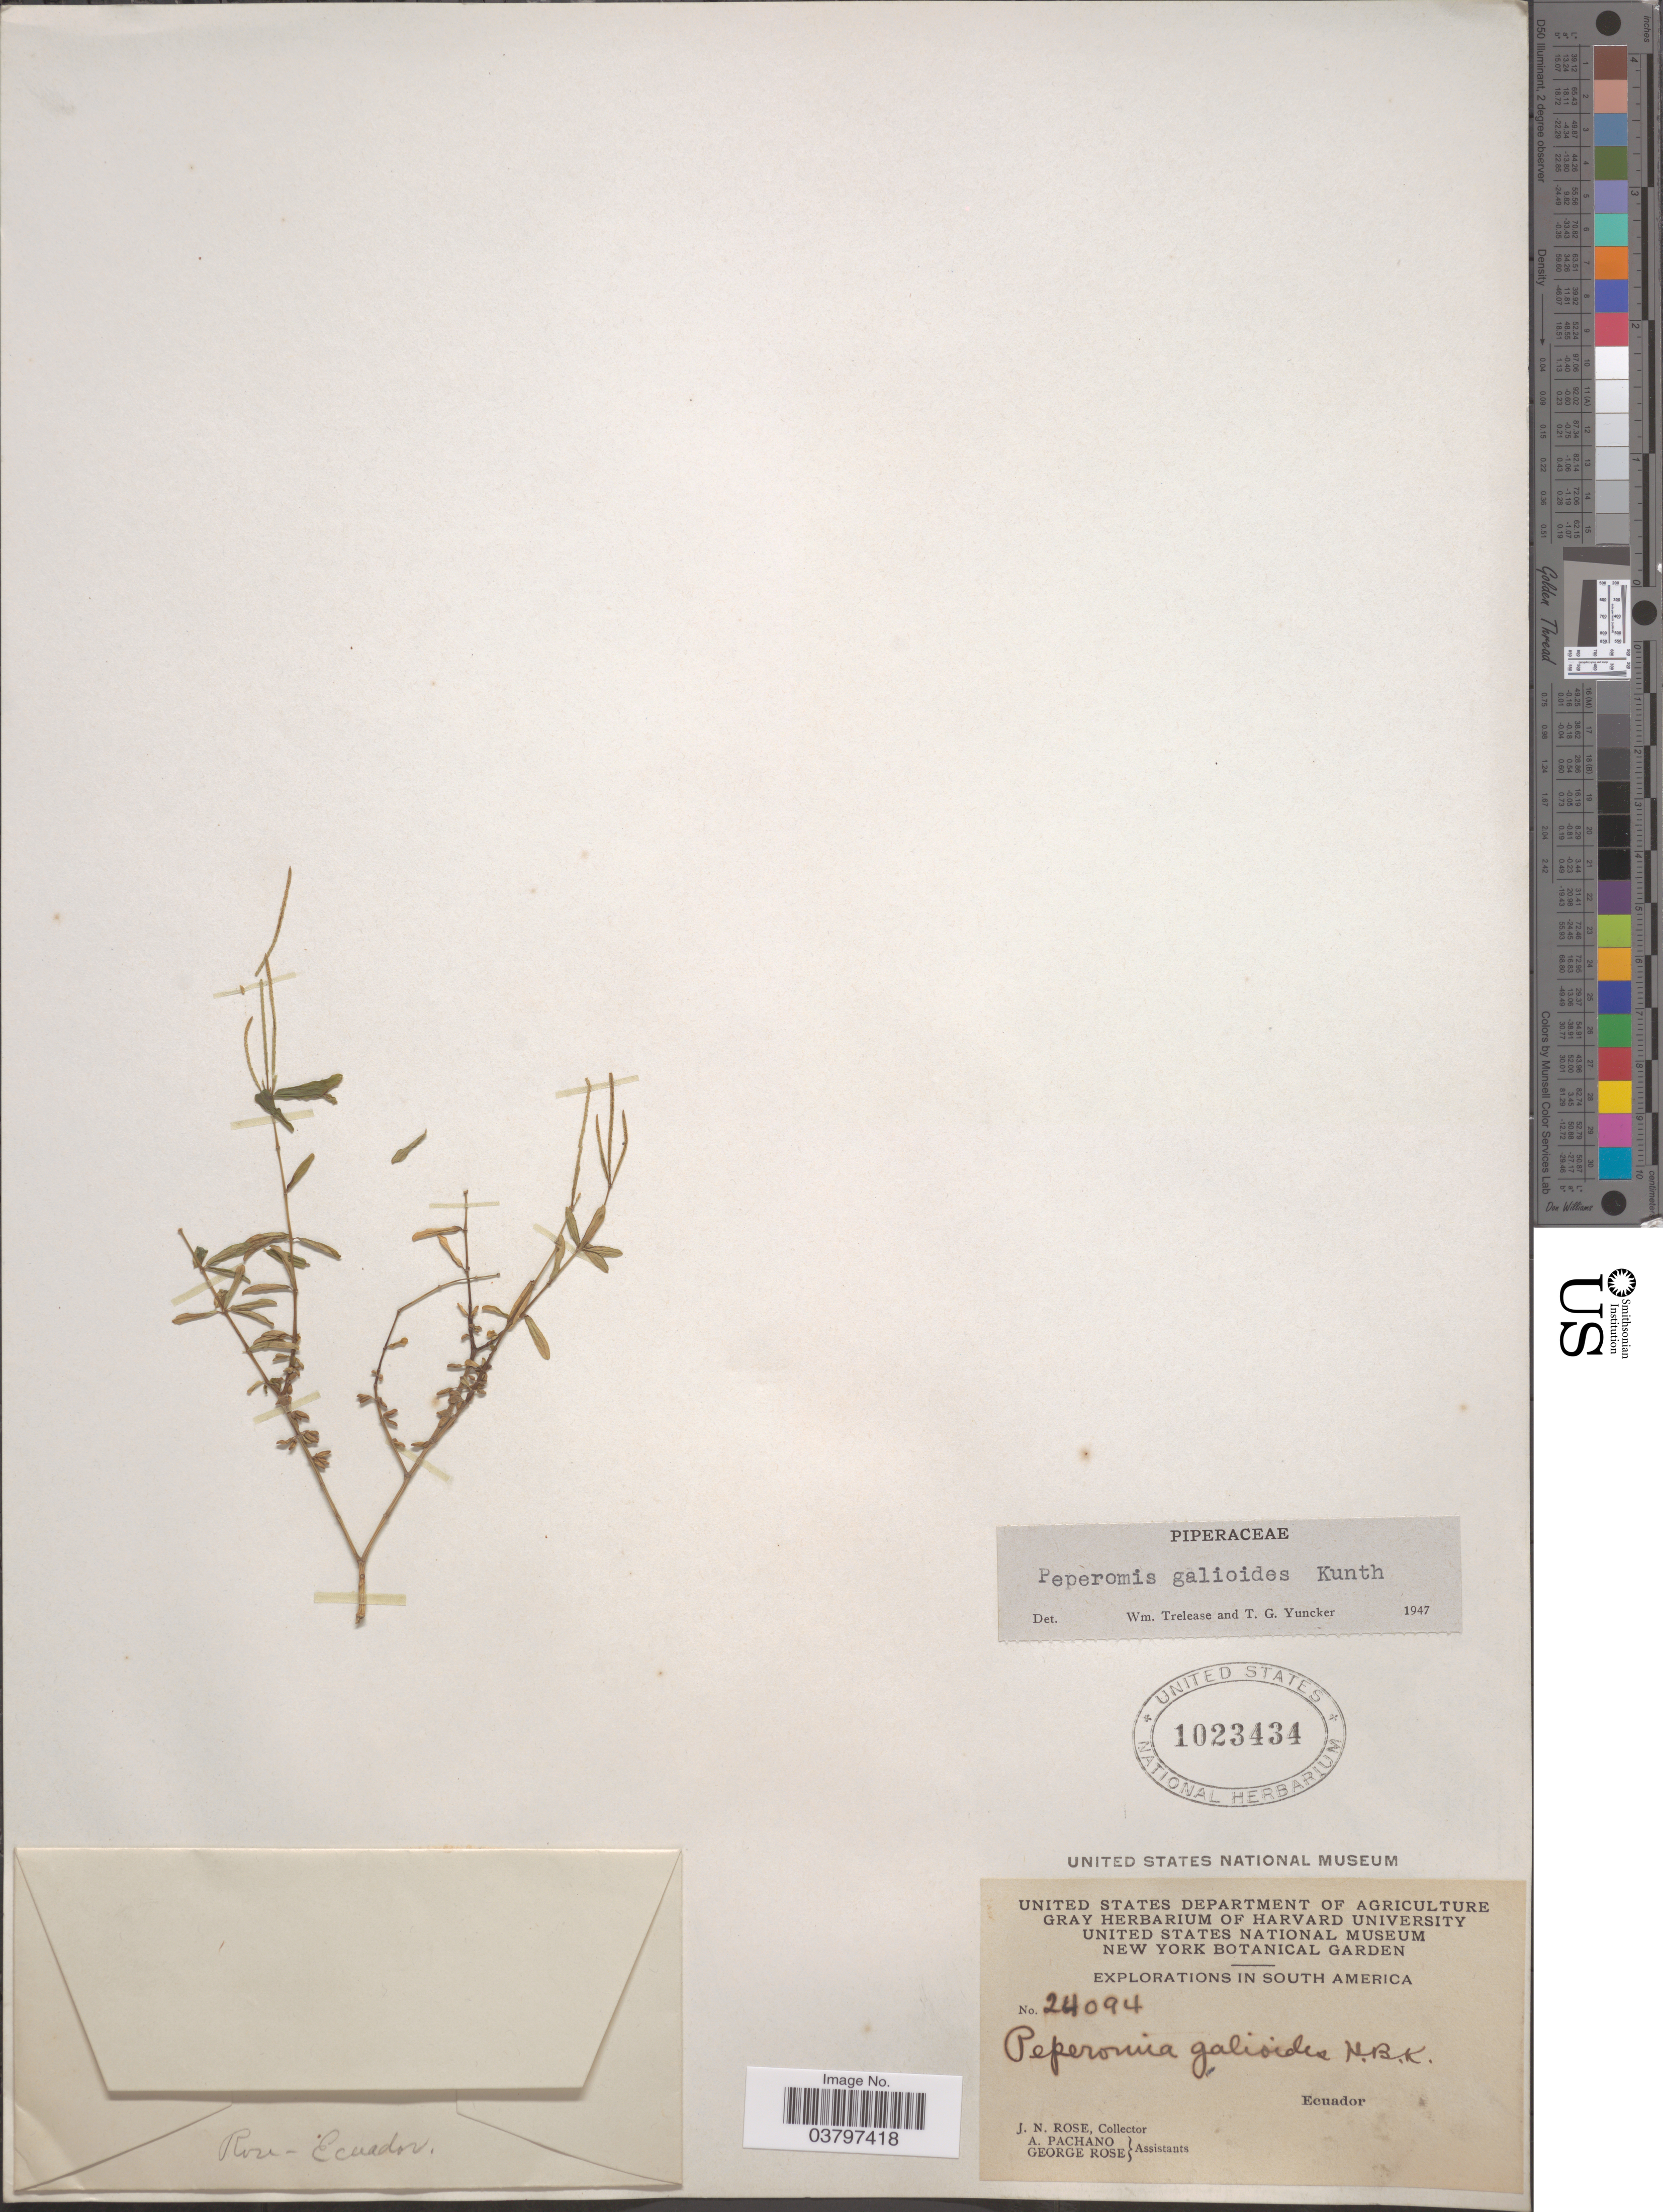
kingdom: Plantae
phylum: Tracheophyta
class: Magnoliopsida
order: Piperales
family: Piperaceae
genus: Peperomia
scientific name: Peperomia galioides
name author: Kunth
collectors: J. N. Rose, A. Pachano & G. Rose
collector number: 24094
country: Ecuador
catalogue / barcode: US 1023434